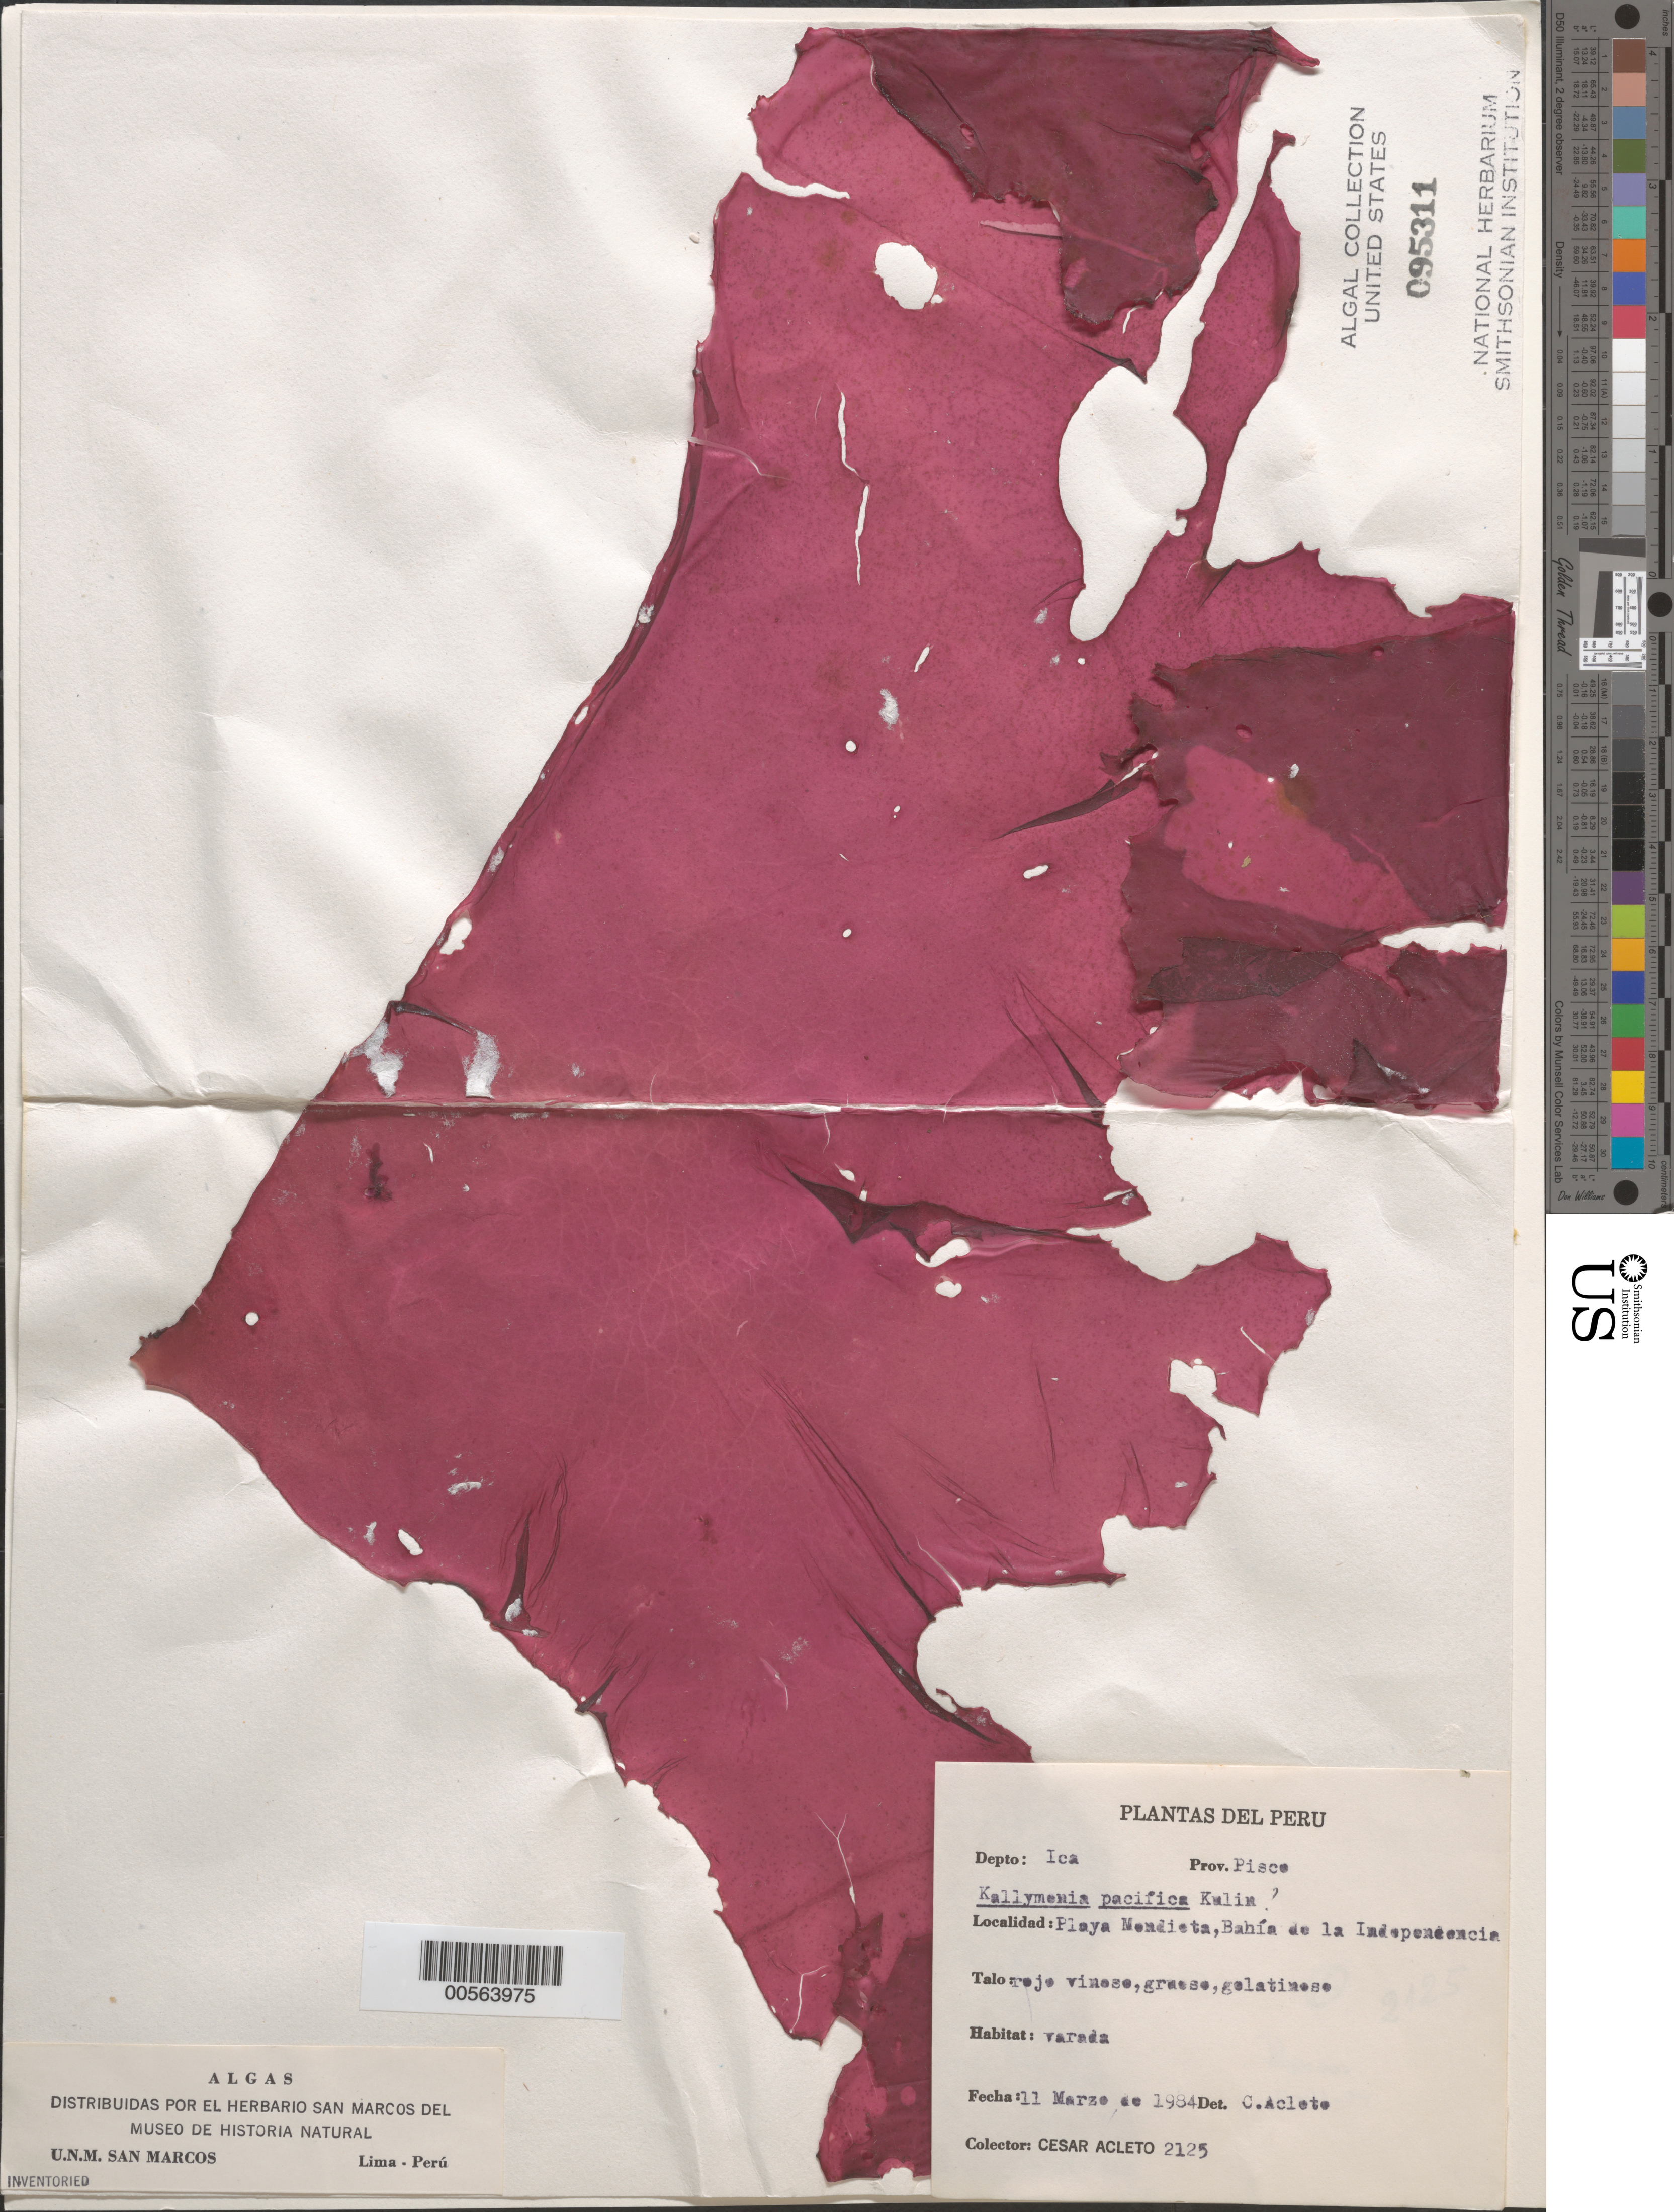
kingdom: Plantae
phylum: Rhodophyta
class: Florideophyceae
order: Gigartinales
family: Kallymeniaceae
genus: Kallymenia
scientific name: Kallymenia pacifica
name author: Kylin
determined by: Acleto O., C.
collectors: C. Acleto O.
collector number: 2125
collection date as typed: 11 Mar 1984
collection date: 1984-03-11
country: Peru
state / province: Ica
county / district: Pisco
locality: Playa Mondieta, Bahía de La Independencia, Pisco Province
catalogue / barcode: US 95311